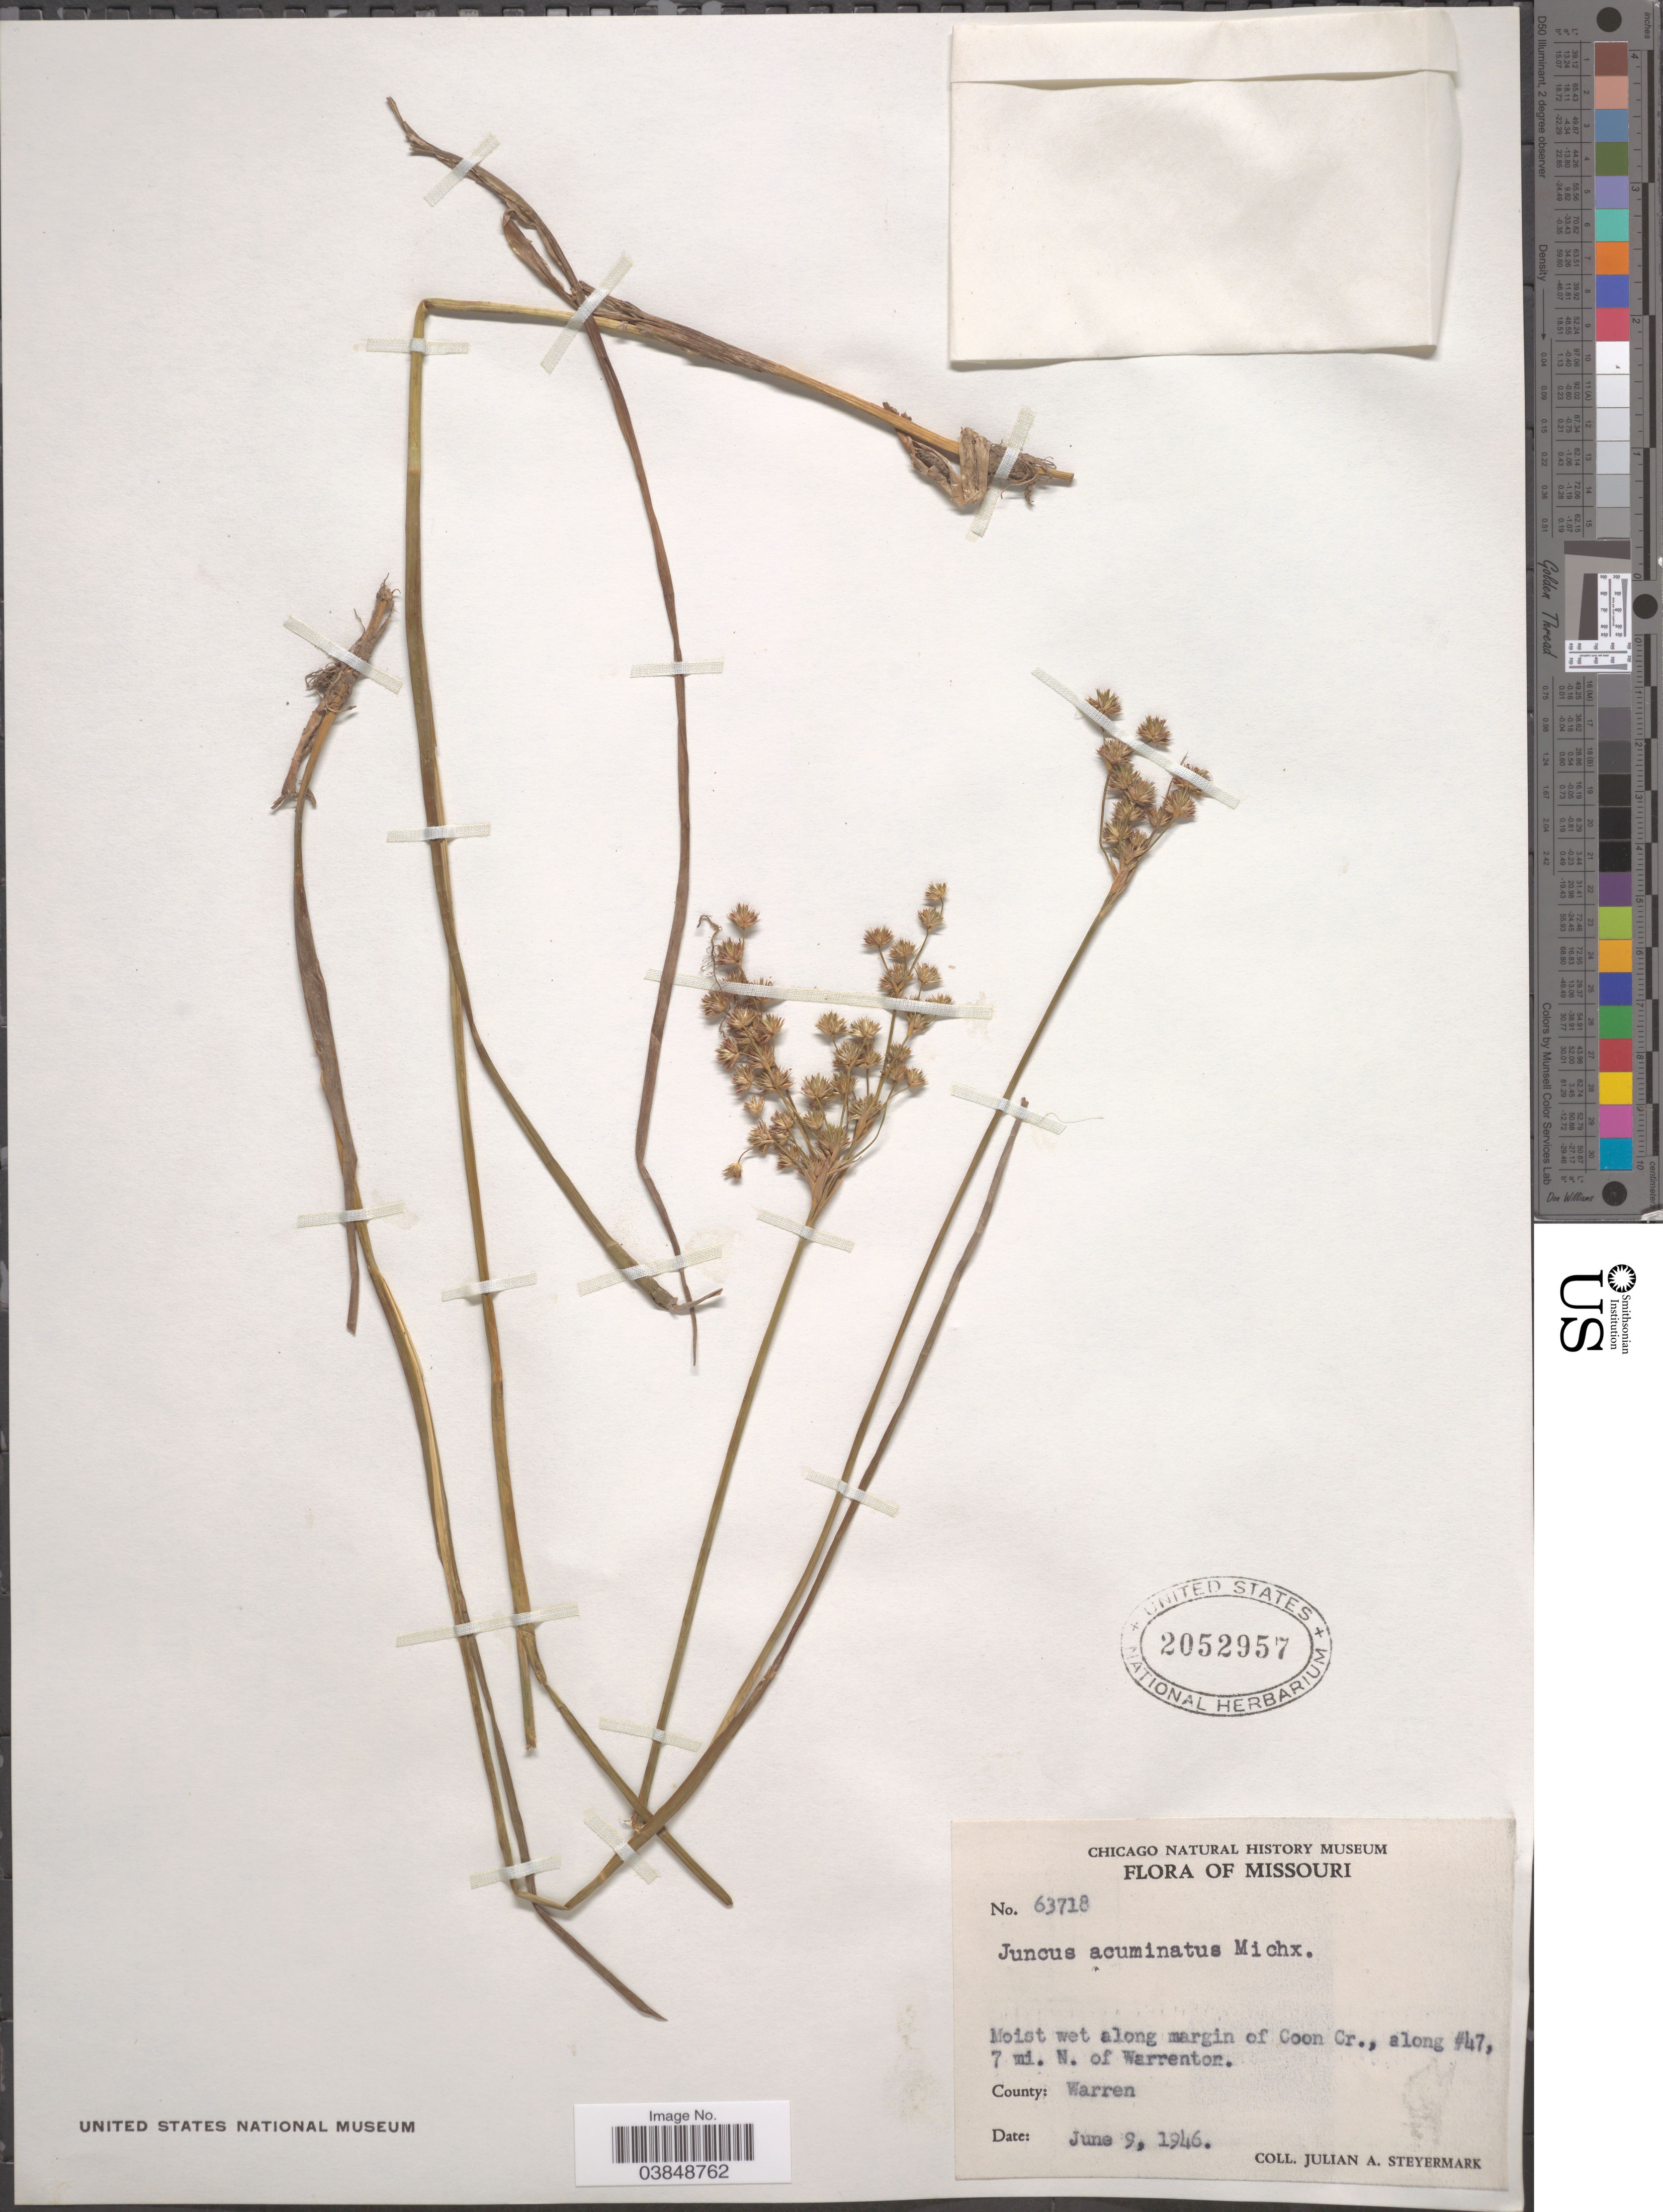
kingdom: Plantae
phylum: Tracheophyta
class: Liliopsida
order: Poales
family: Juncaceae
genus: Juncus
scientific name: Juncus acuminatus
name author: Michx.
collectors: J. Steyermark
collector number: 63718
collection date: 1946-06-09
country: United States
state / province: Missouri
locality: Moist wet along margin of Coon Cr., along #47, 7 mi. N. of Warrenton. County: Warren.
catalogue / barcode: US 2052957